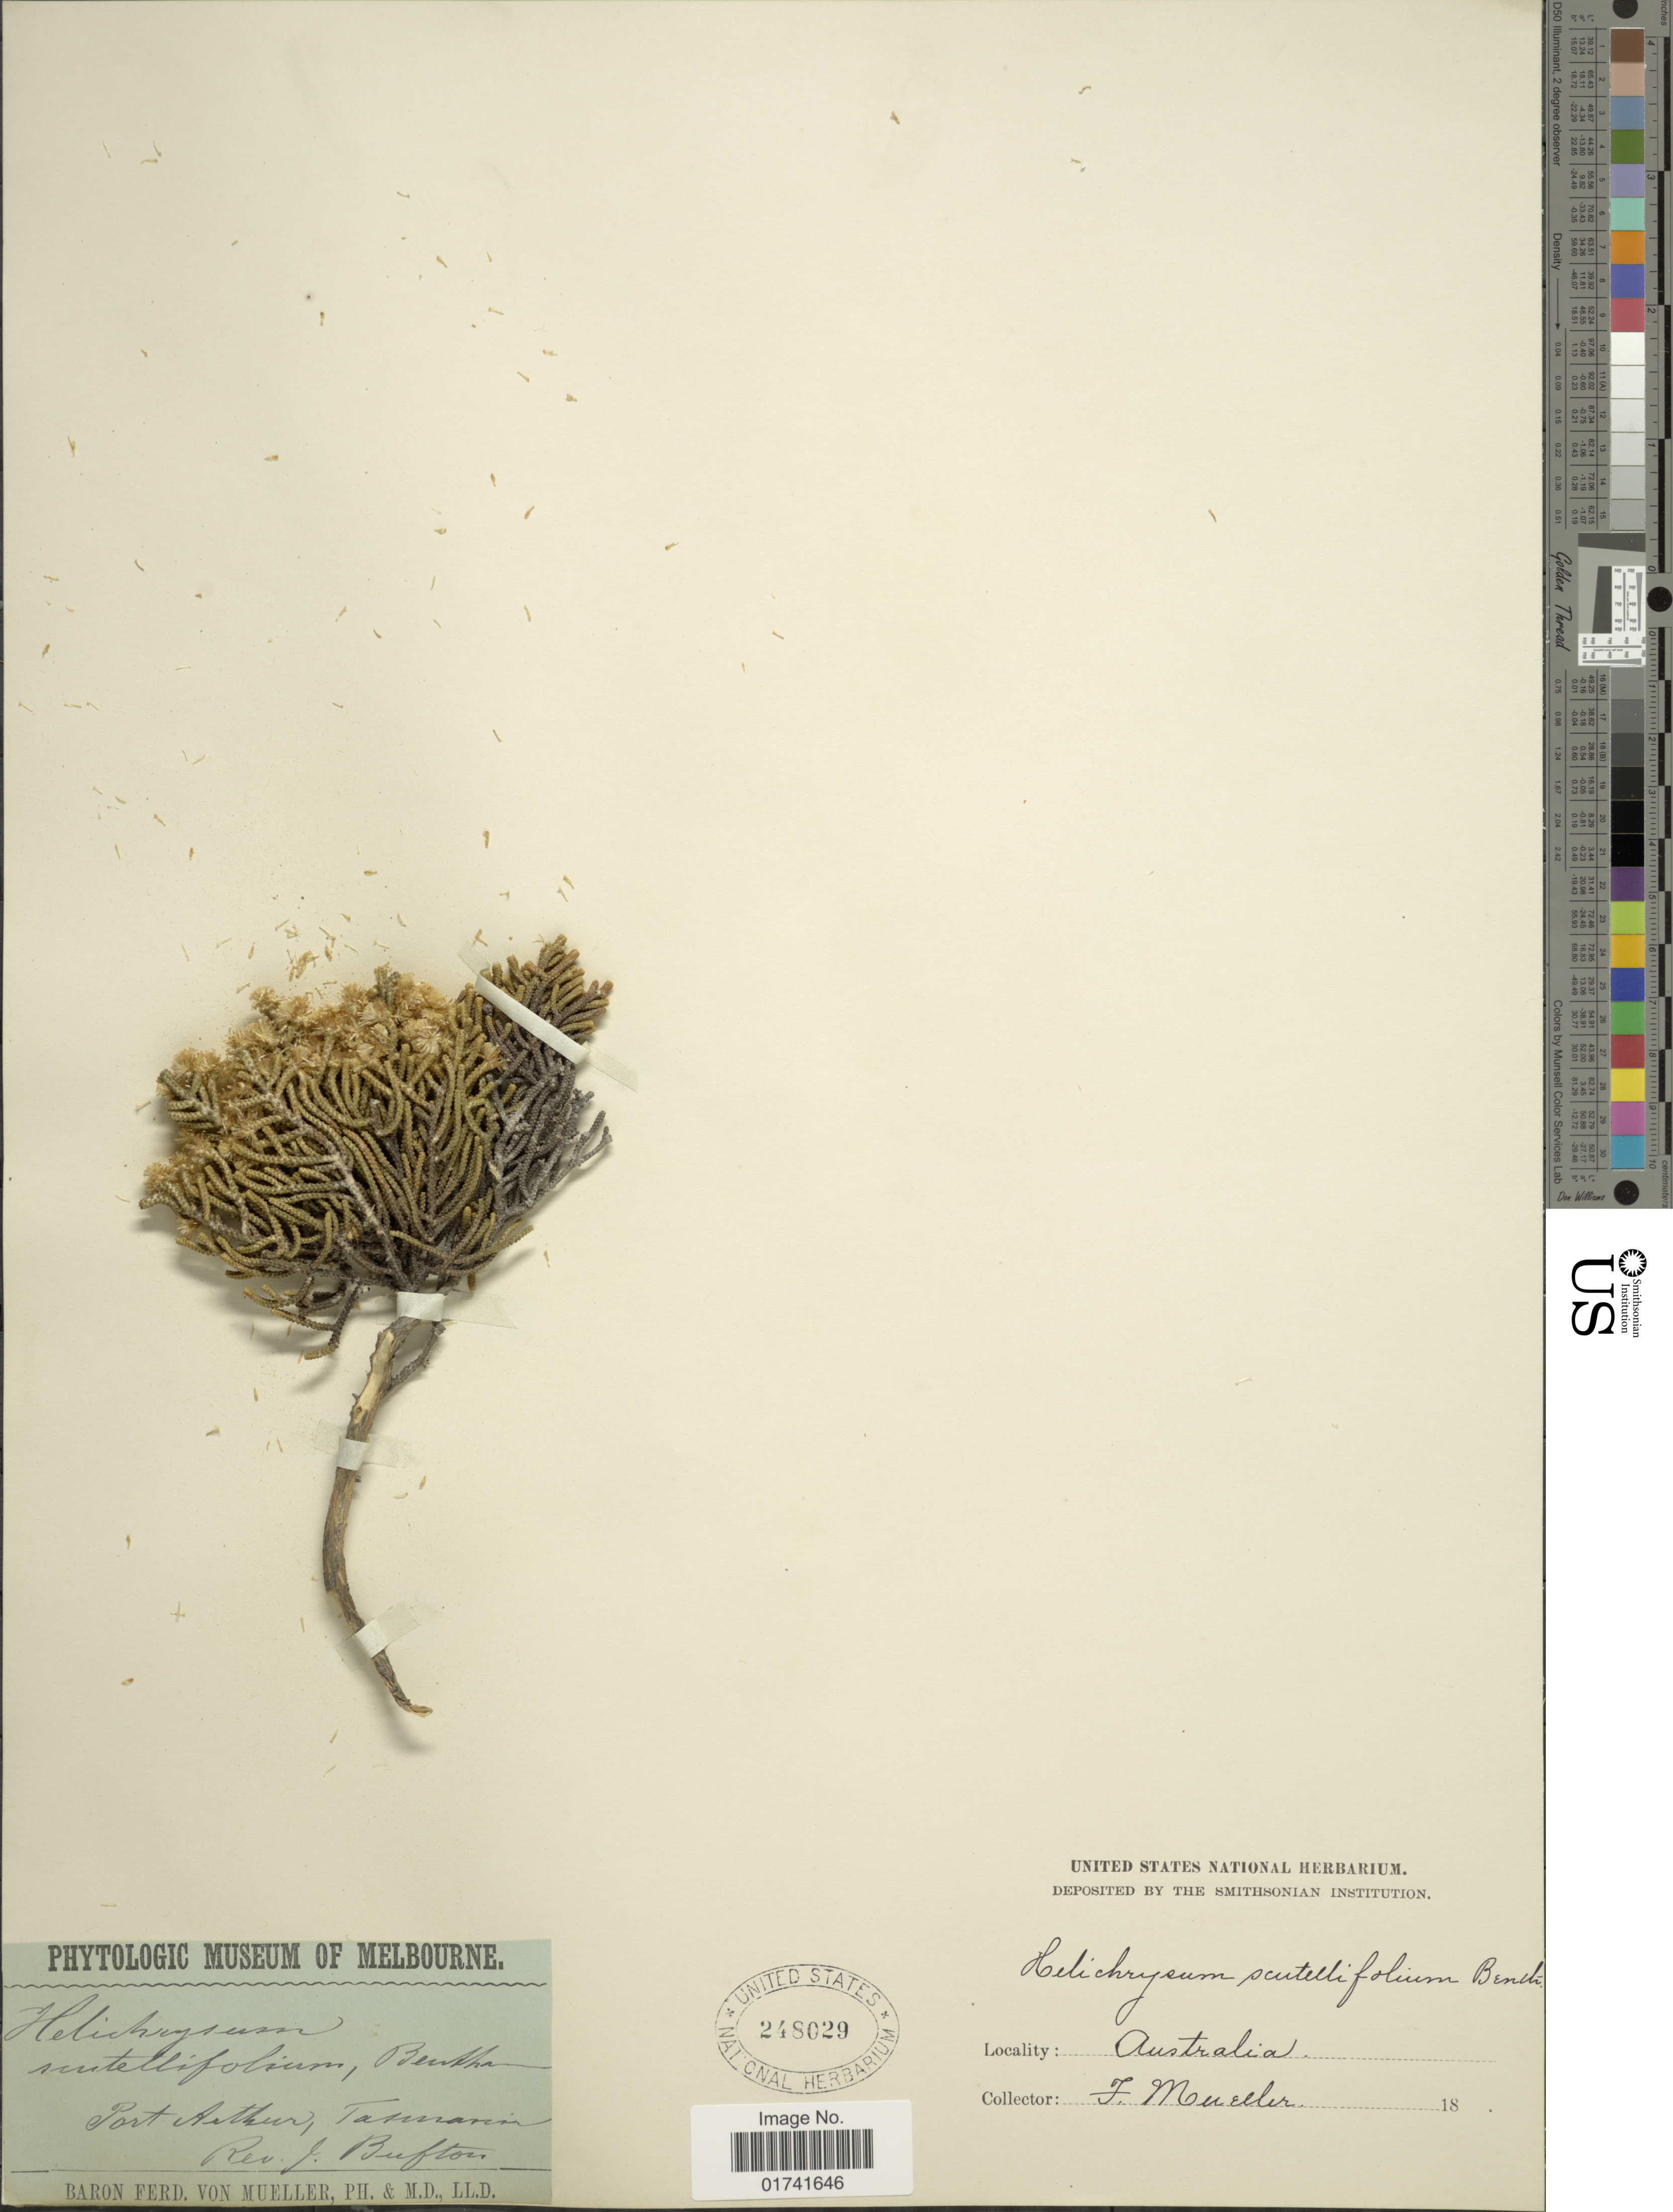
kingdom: Plantae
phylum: Tracheophyta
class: Magnoliopsida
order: Asterales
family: Asteraceae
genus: Ozothamnus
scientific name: Ozothamnus scutellifolius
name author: Hook. f.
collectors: B. von Mueller & J. Bufton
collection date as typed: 18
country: Australia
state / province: Tasmania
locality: Port Arthur.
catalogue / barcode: US 248029